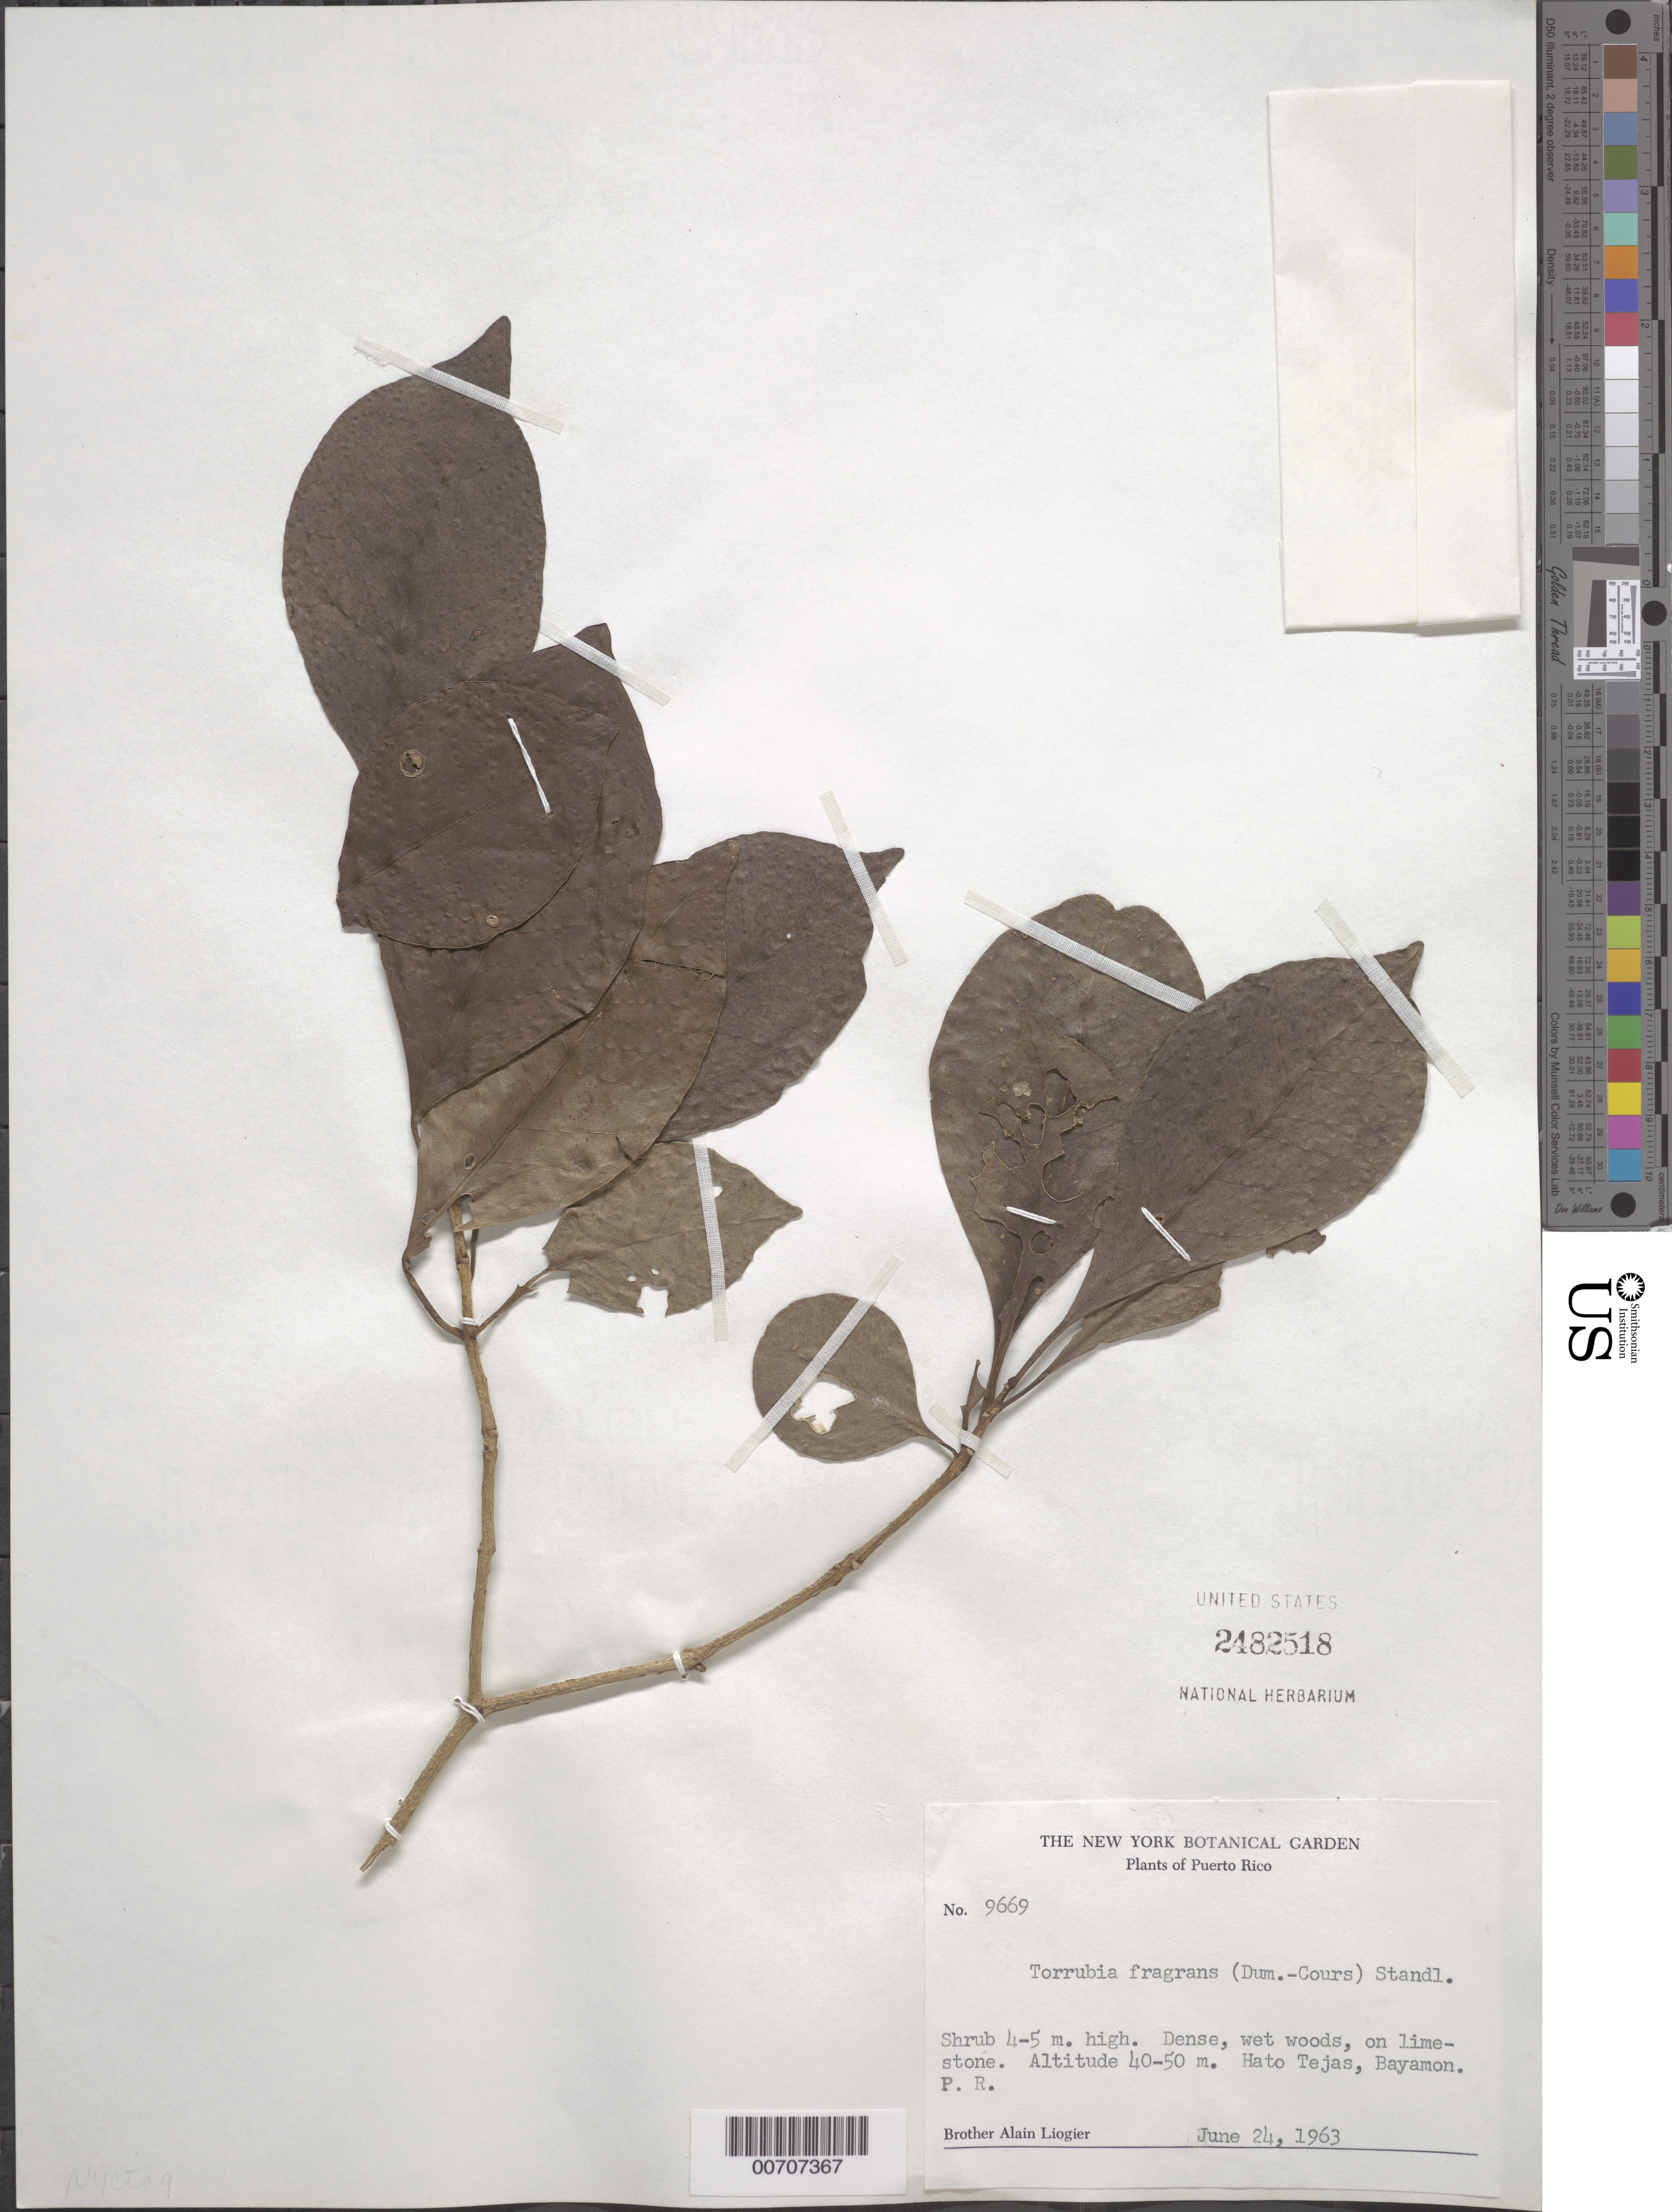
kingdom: Plantae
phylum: Tracheophyta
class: Magnoliopsida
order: Caryophyllales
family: Nyctaginaceae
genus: Guapira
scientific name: Guapira fragrans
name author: (Dum. Cours.) Little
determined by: Strong, Mark T., (BOT), Smithsonian Institution - National Museum of Natural History (UNITED STATES)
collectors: A. H. Liogier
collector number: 9669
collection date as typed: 24 Jun 1963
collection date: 1963-06-24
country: Puerto Rico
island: Greater Antilles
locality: Hato Tejas, Bayamon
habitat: Dense, wet woods, on limestone.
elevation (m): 40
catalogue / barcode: US 2482518